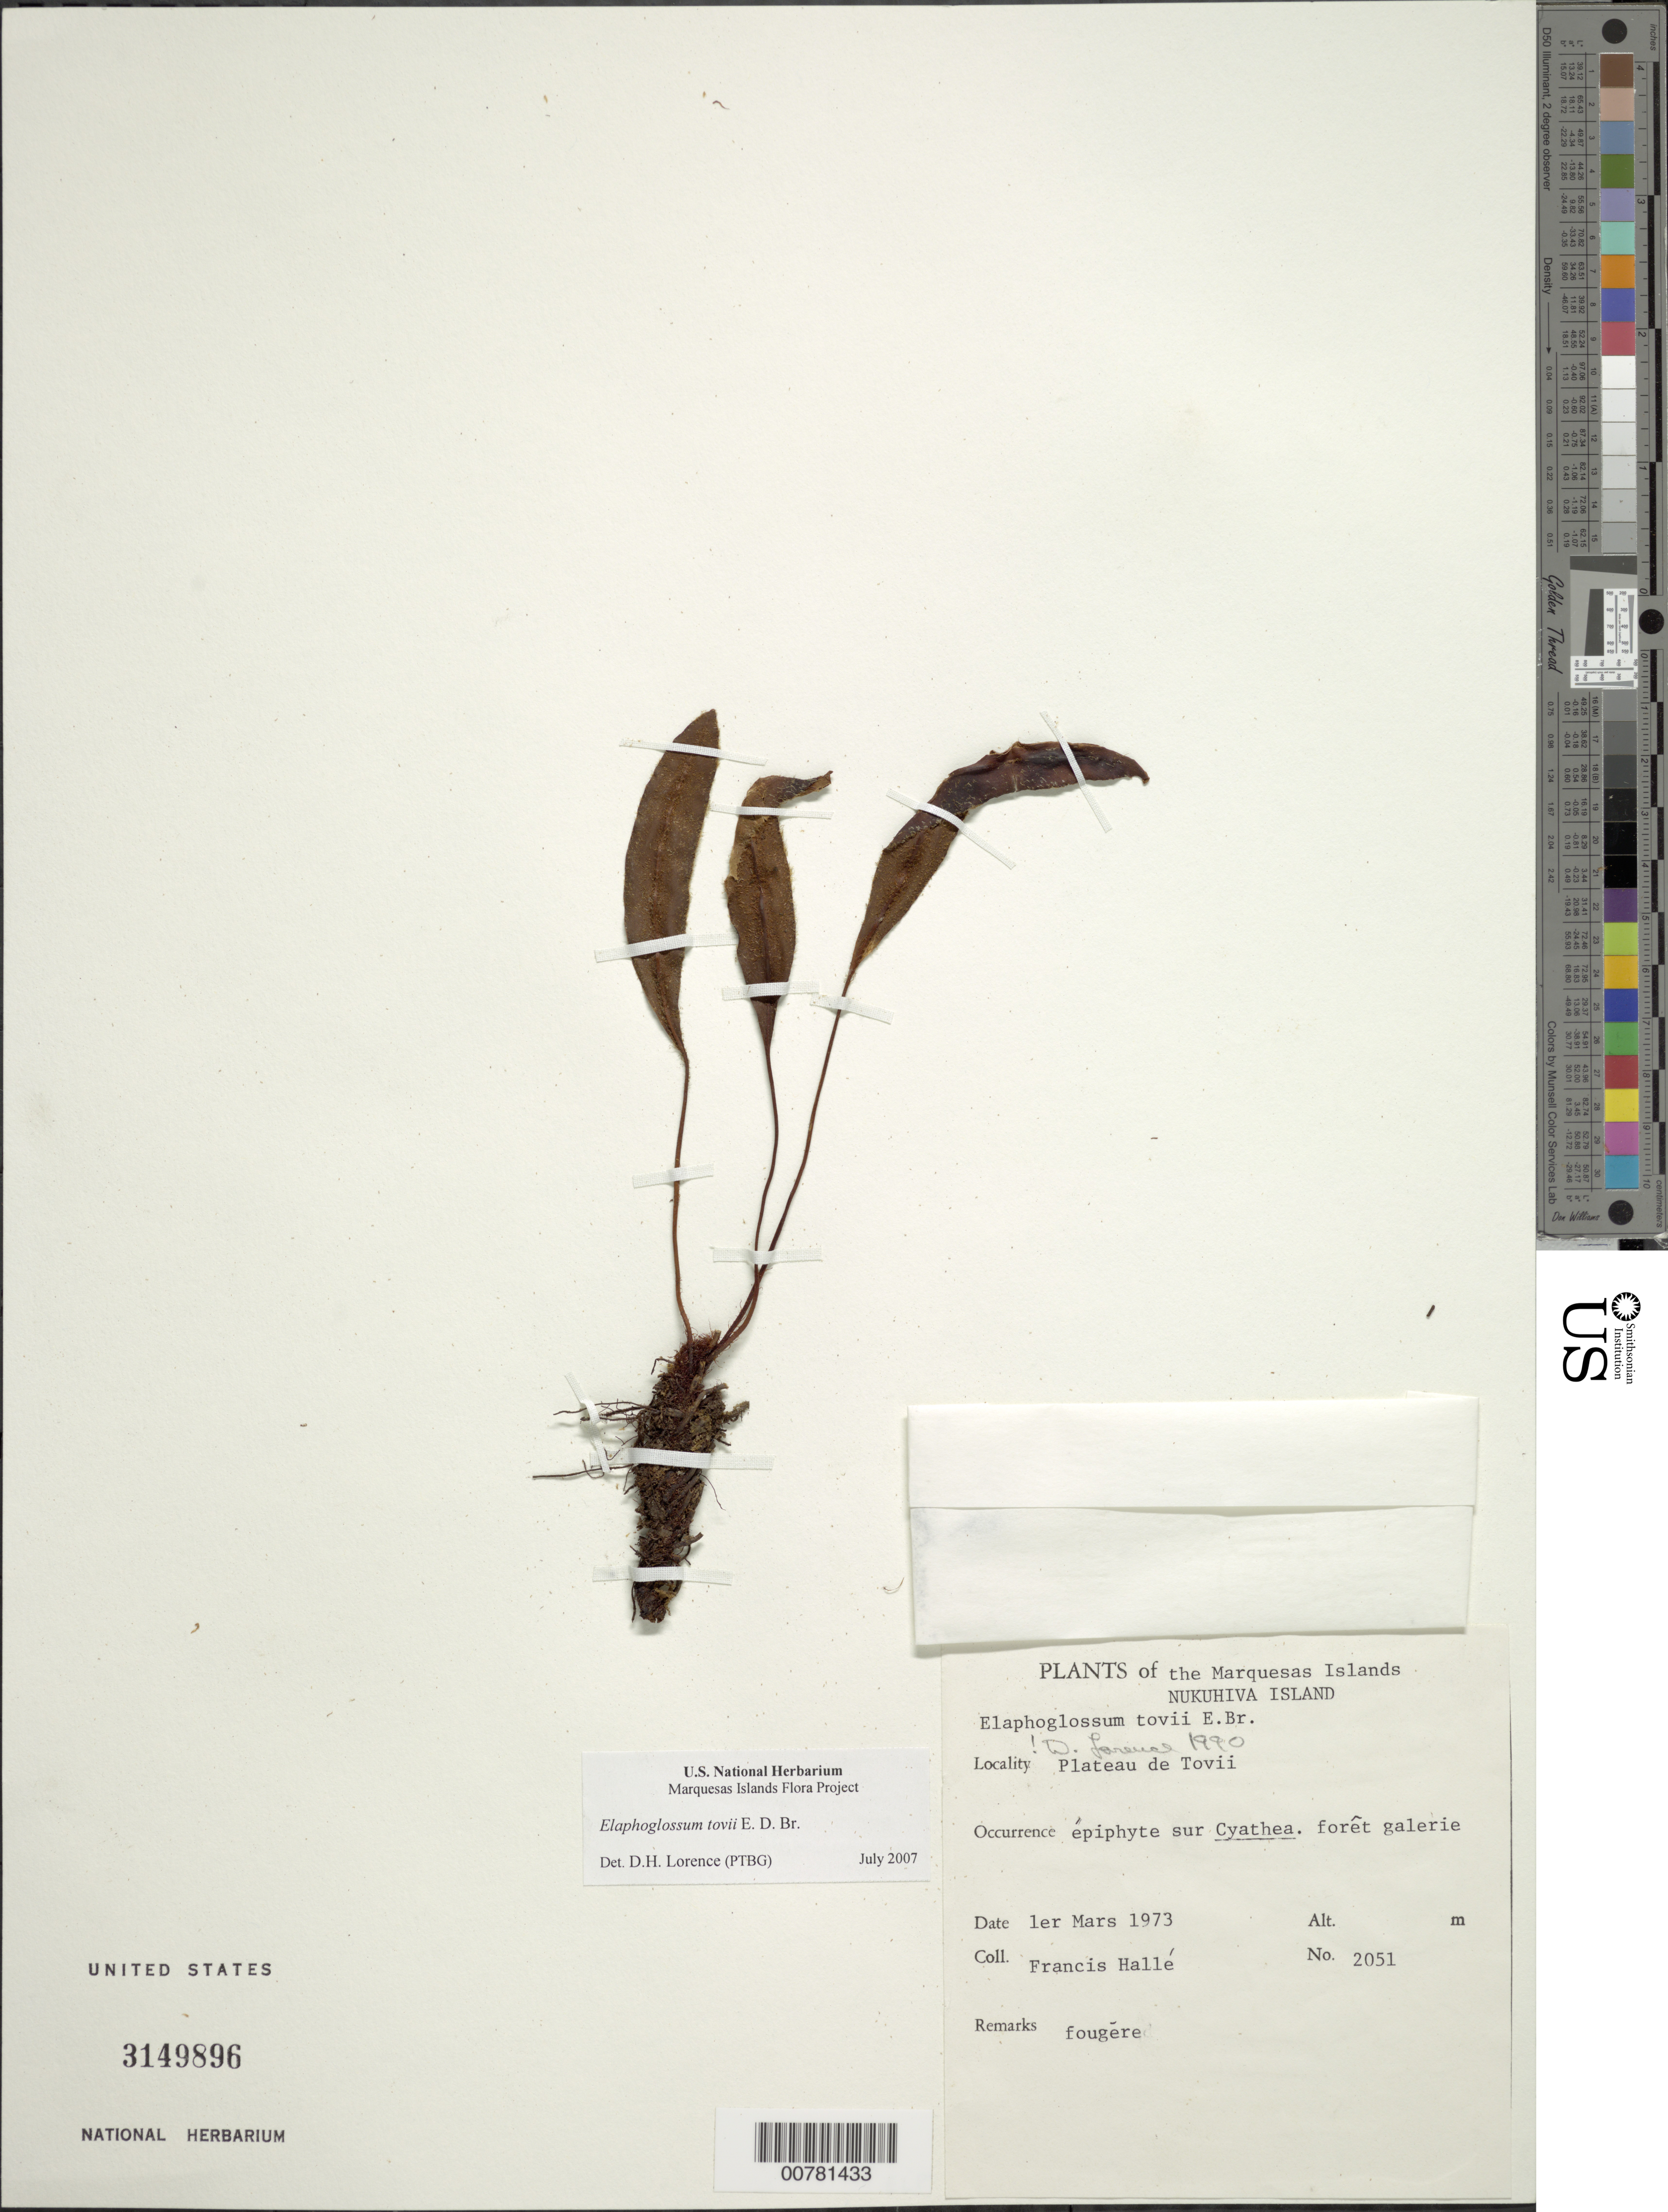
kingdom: Plantae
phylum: Tracheophyta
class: Polypodiopsida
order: Polypodiales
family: Dryopteridaceae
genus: Elaphoglossum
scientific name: Elaphoglossum tovii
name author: E.D. Br.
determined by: Lorence, David H., (PTBG), National Tropical Botanical Garden (UNITED STATES)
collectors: F. Hallé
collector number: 2051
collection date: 1973-03-01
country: French Polynesia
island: Nuku Hiva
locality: Plateau de Toovii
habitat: Forêt galerie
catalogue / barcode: US 3149896